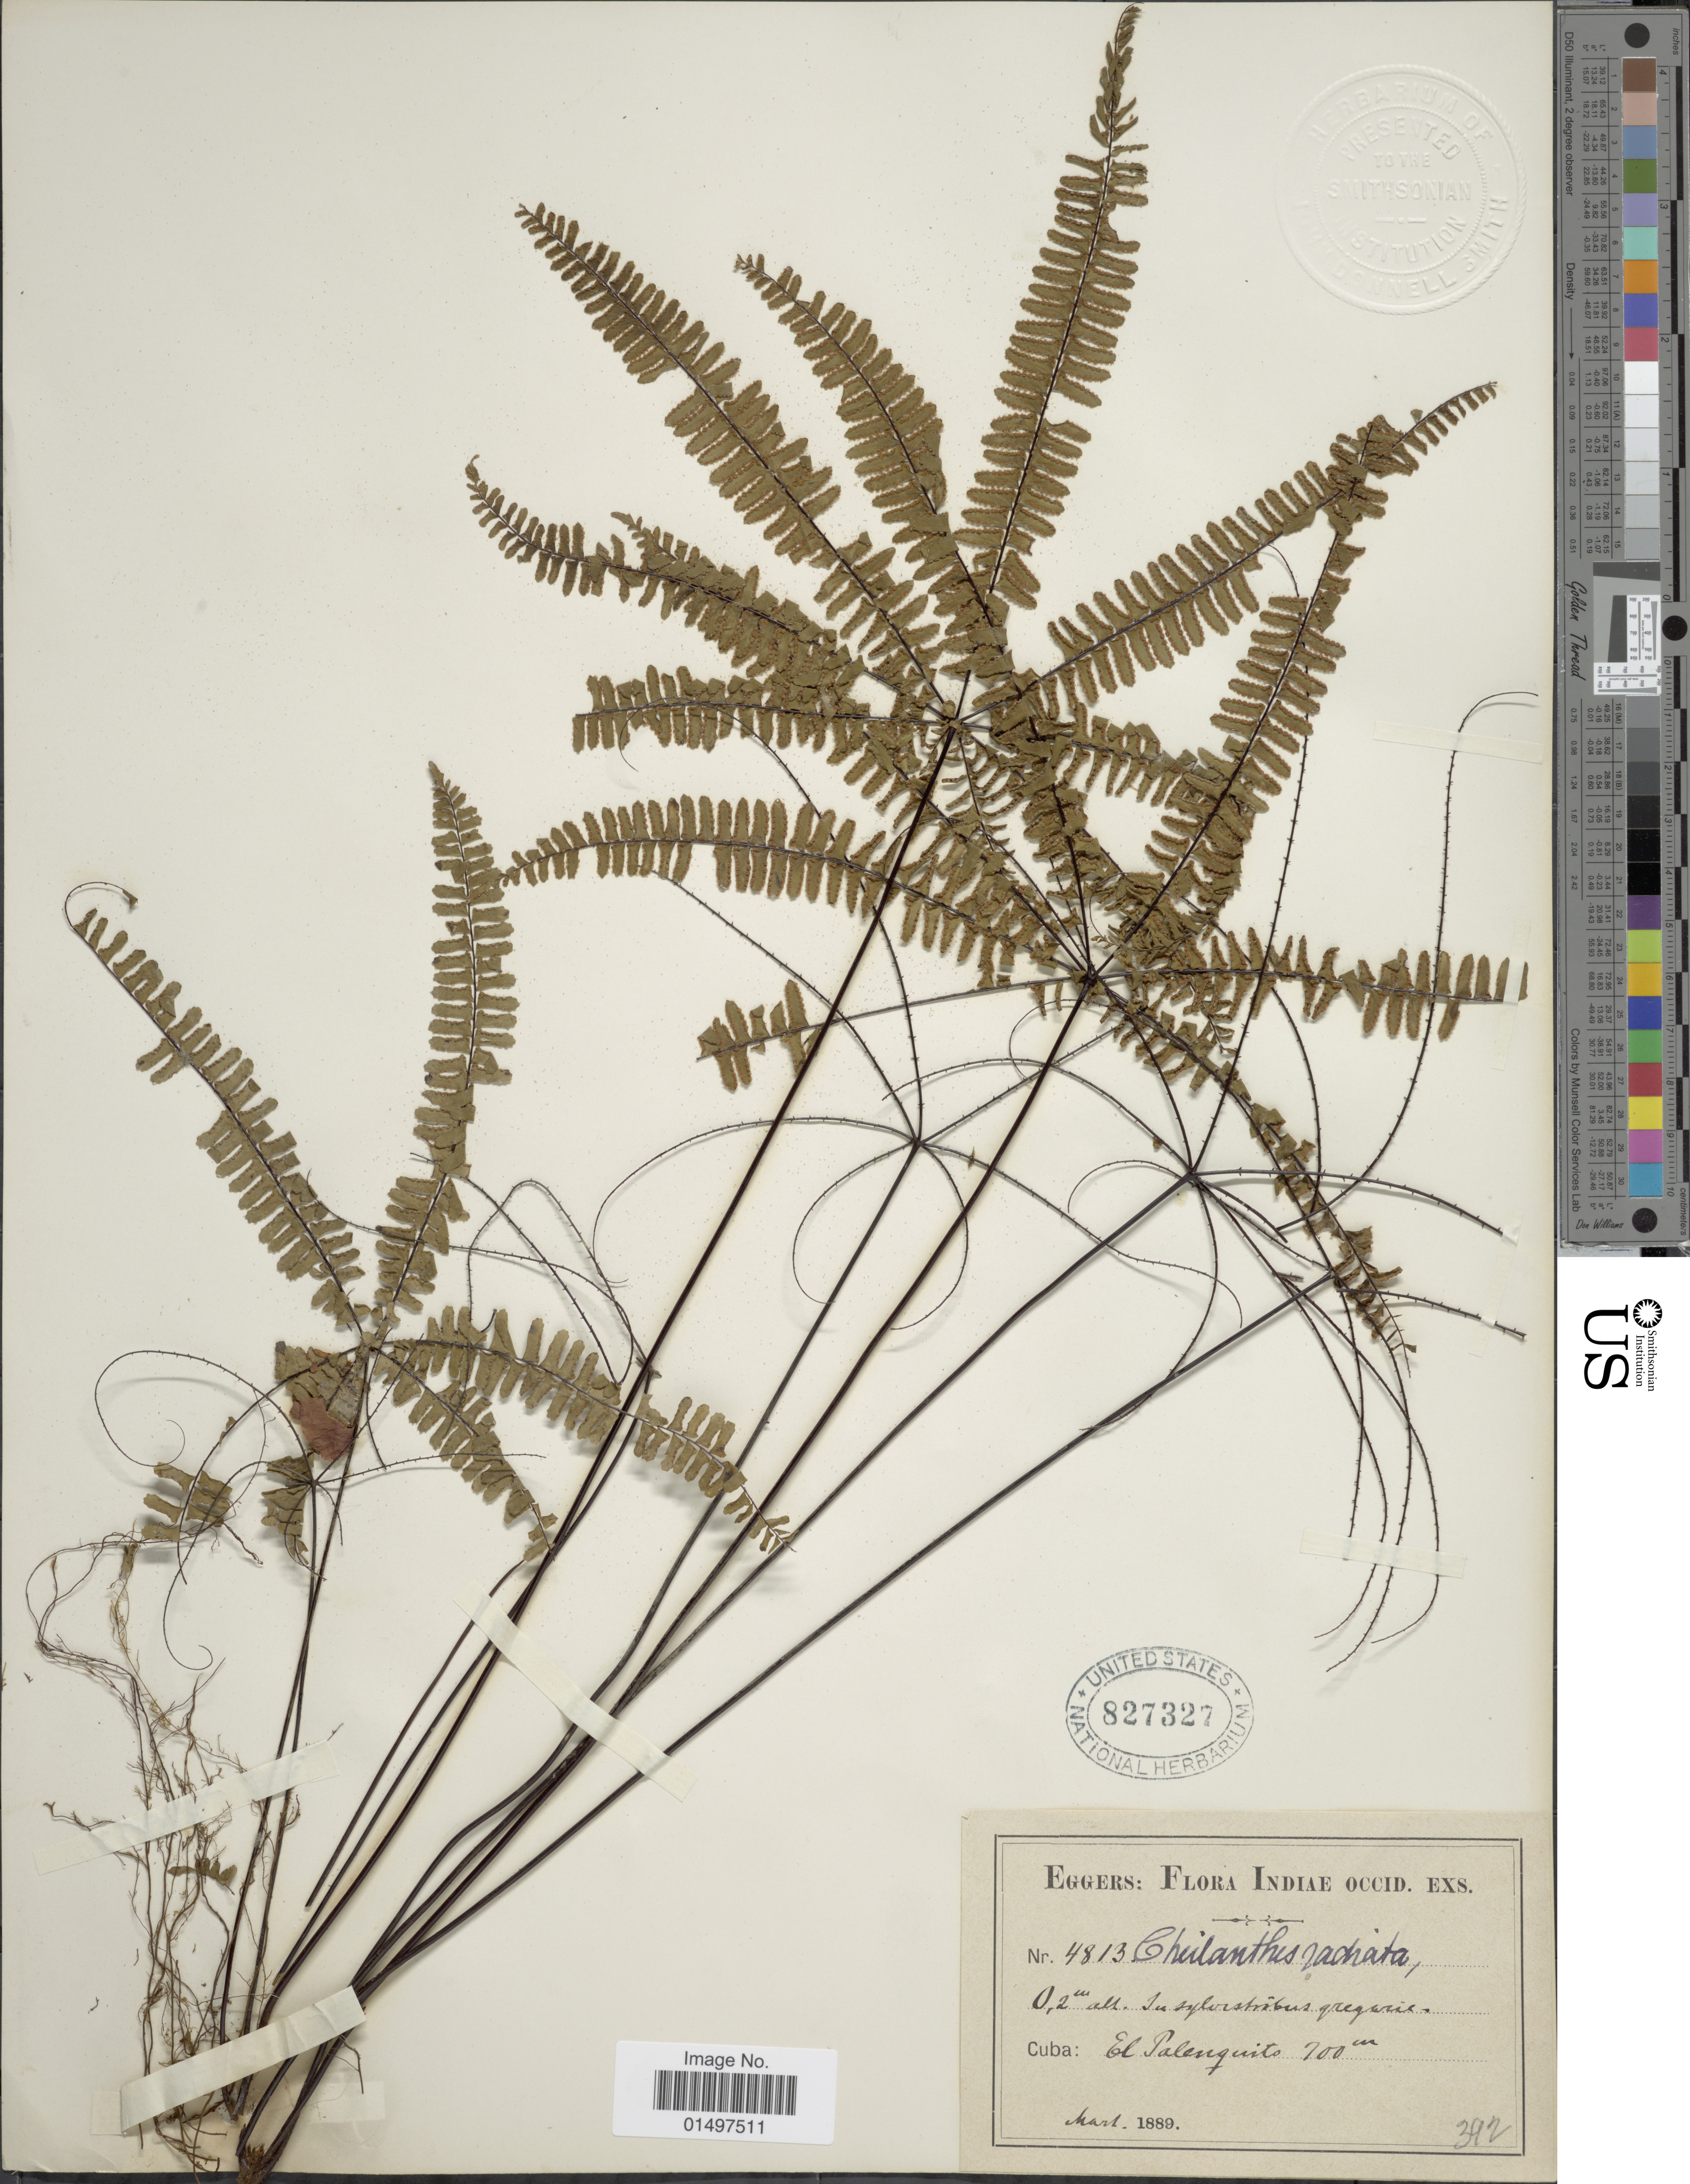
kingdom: Plantae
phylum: Tracheophyta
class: Polypodiopsida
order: Polypodiales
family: Pteridaceae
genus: Adiantopsis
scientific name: Adiantopsis radiata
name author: (L.) Fée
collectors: -. Eggers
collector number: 4813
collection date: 1889-03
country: Cuba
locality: Indiae Occid. El Palenquito.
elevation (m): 700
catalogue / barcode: US 827327